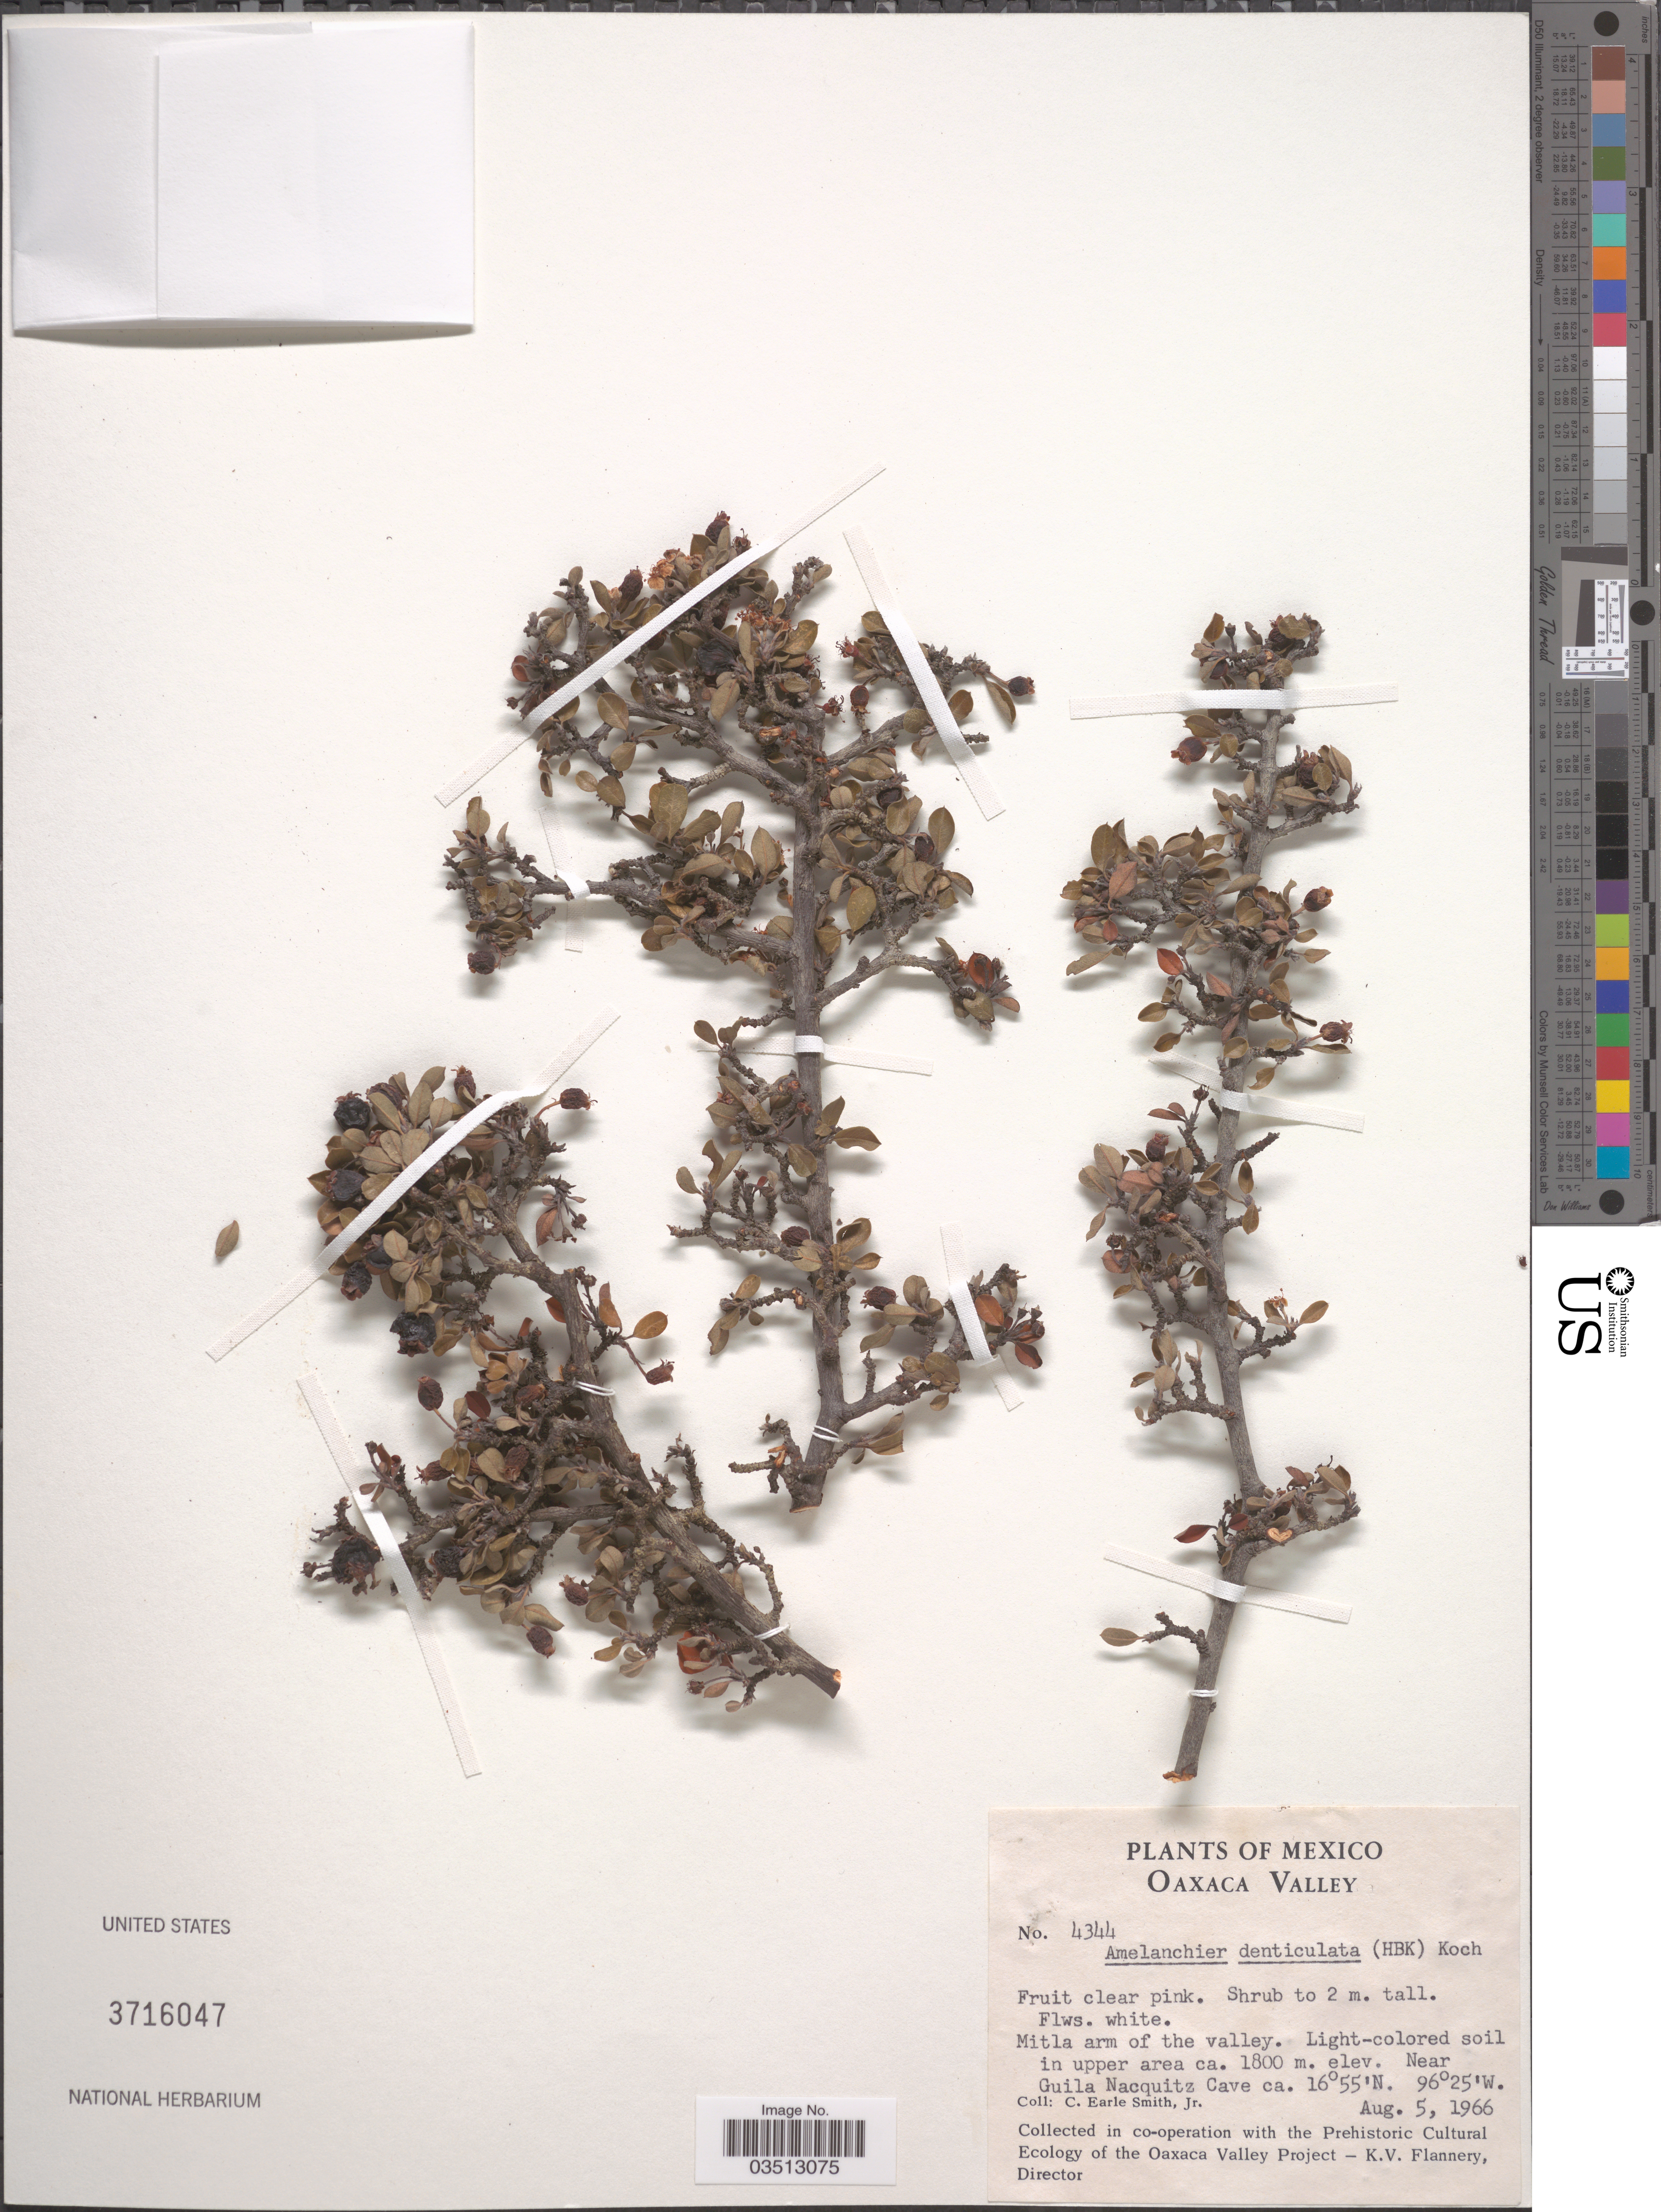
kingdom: Plantae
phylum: Tracheophyta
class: Magnoliopsida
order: Rosales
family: Rosaceae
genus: Malacomeles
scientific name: Malacomeles denticulata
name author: (Kunth) G.N. Jones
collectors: C. E. Smith Jr.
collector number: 4344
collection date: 1966-08-05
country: Mexico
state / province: Oaxaca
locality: Oaxaca Valley. Mitla arm of the valley. Near Guila Nacquitz Cave.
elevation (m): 1800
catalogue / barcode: US 3716047